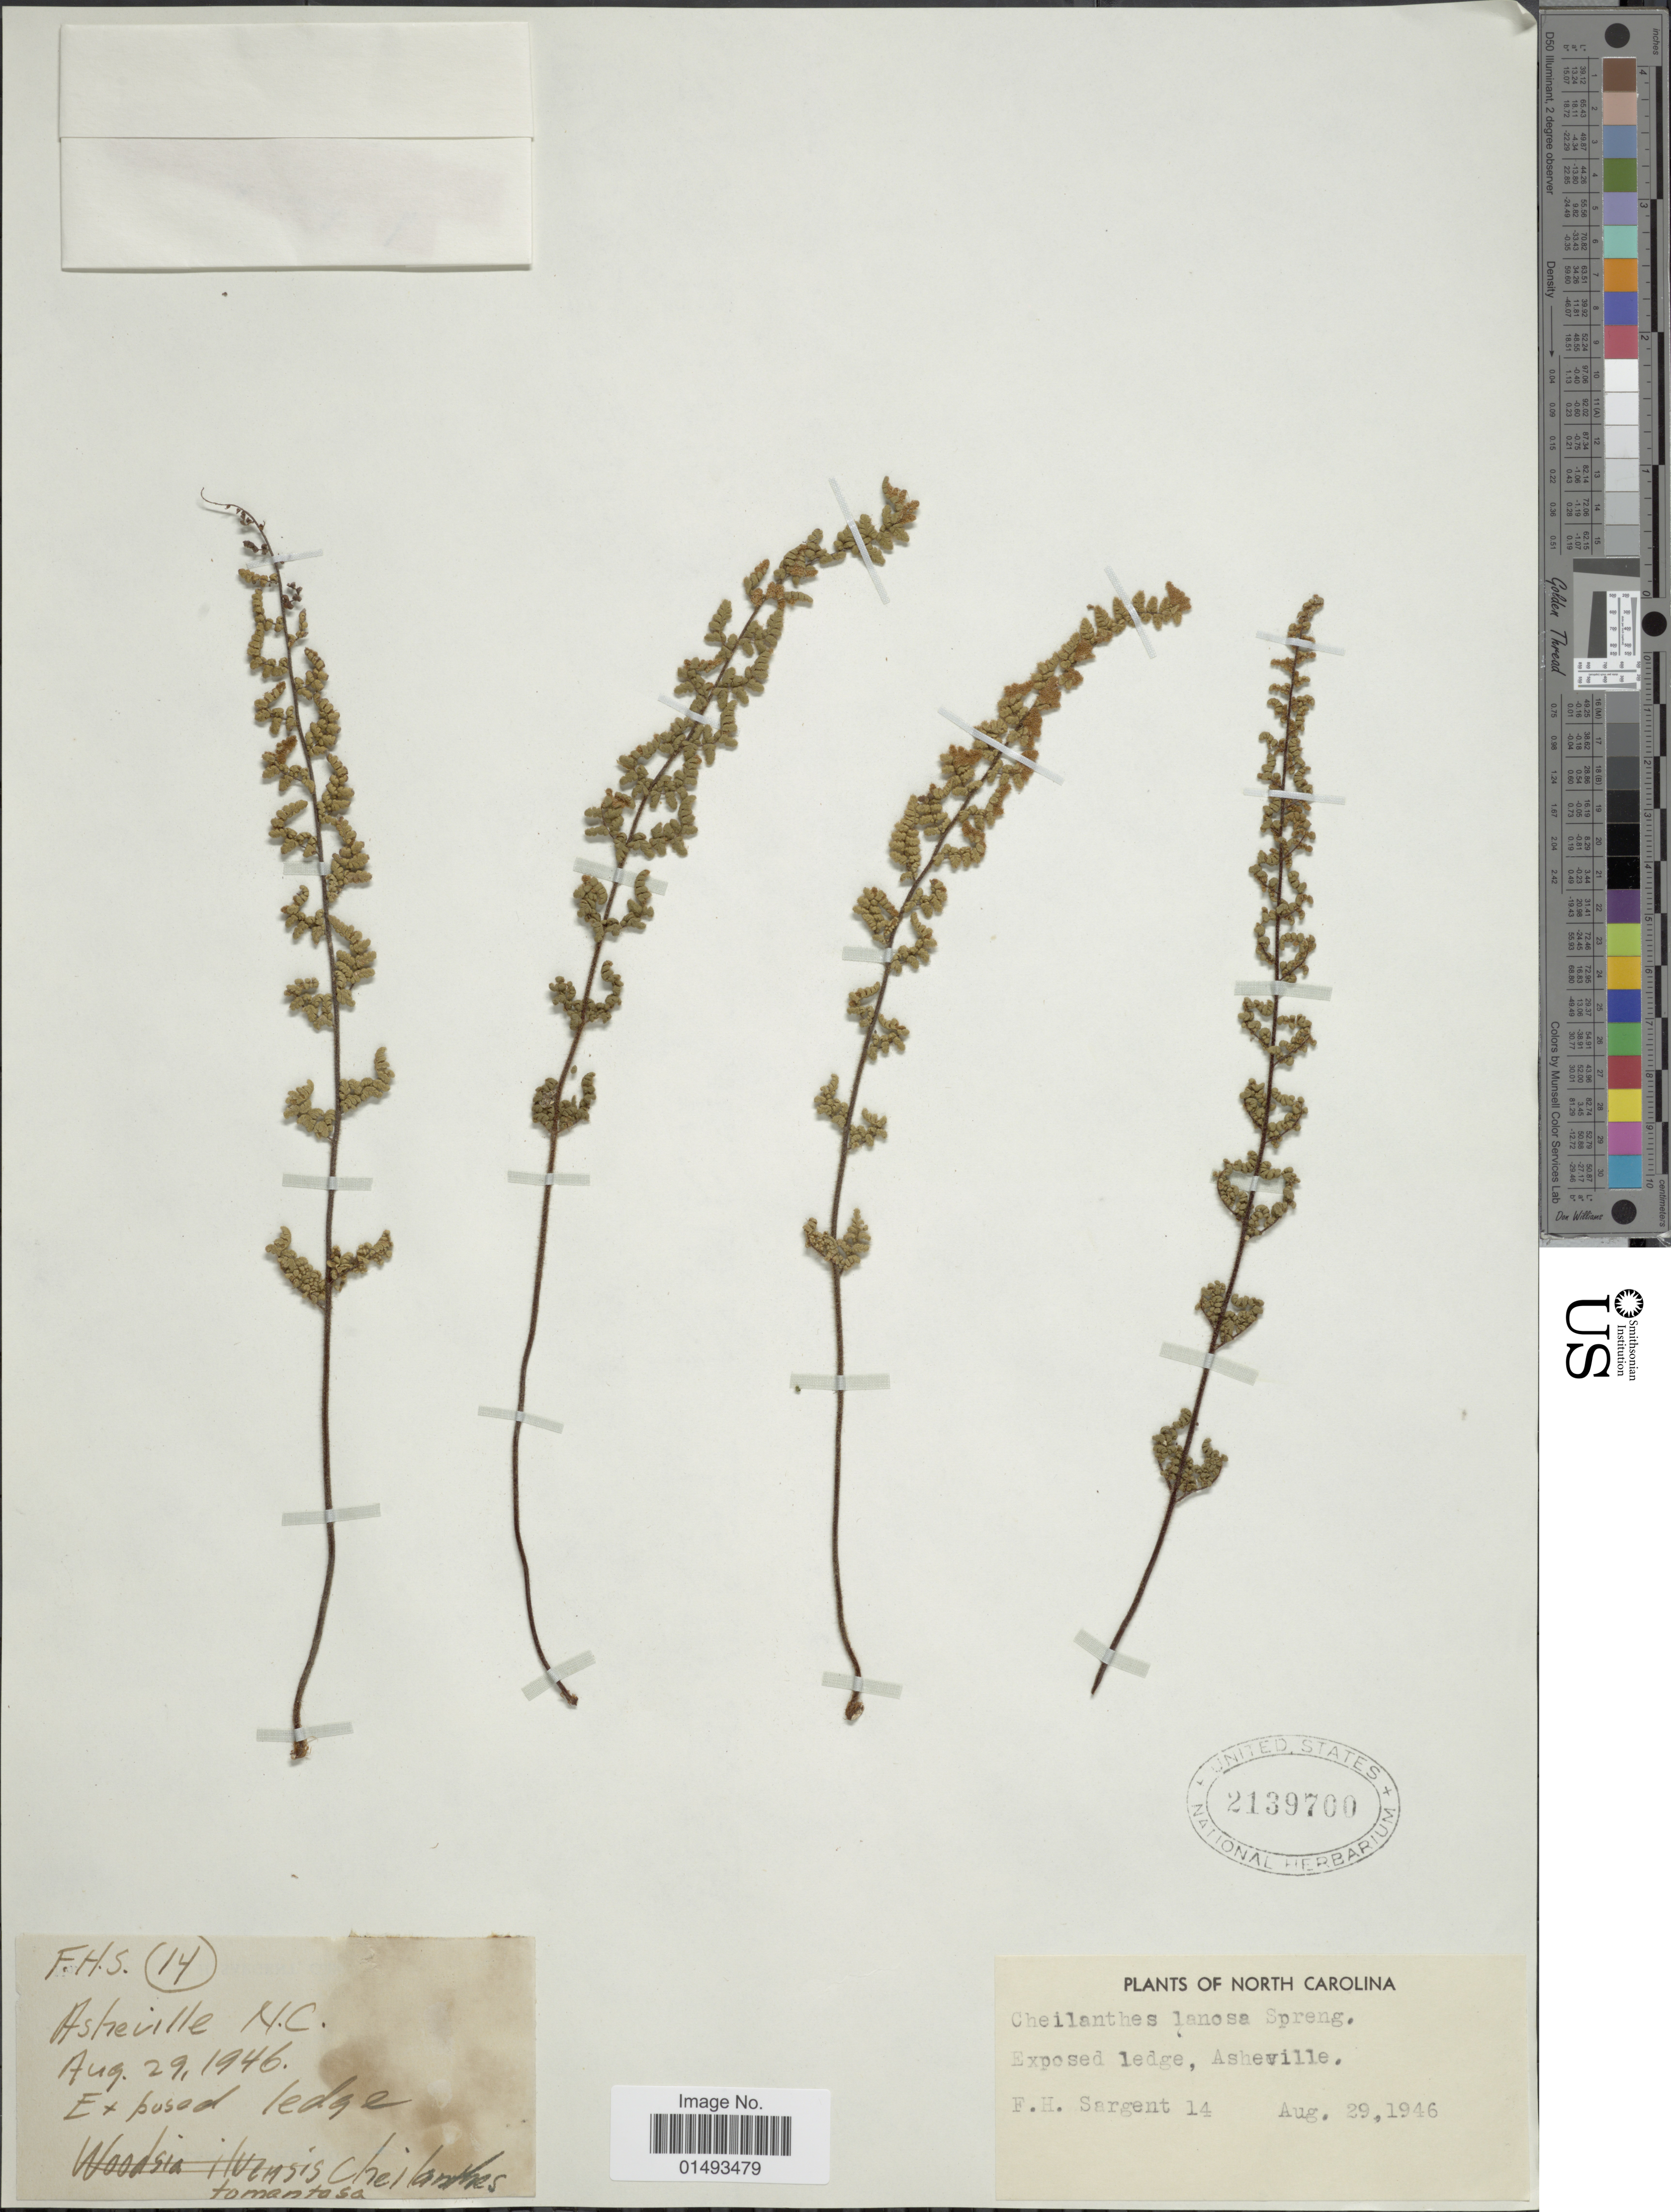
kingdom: Plantae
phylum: Tracheophyta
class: Polypodiopsida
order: Polypodiales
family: Pteridaceae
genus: Myriopteris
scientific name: Myriopteris lanosa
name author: (Michx.) Grusz & Windham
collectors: F. H. Sargent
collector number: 14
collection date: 1946-08-29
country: United States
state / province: North Carolina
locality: Plants of North Carolina, Exposed ledge, Asheville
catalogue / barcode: US 2139700